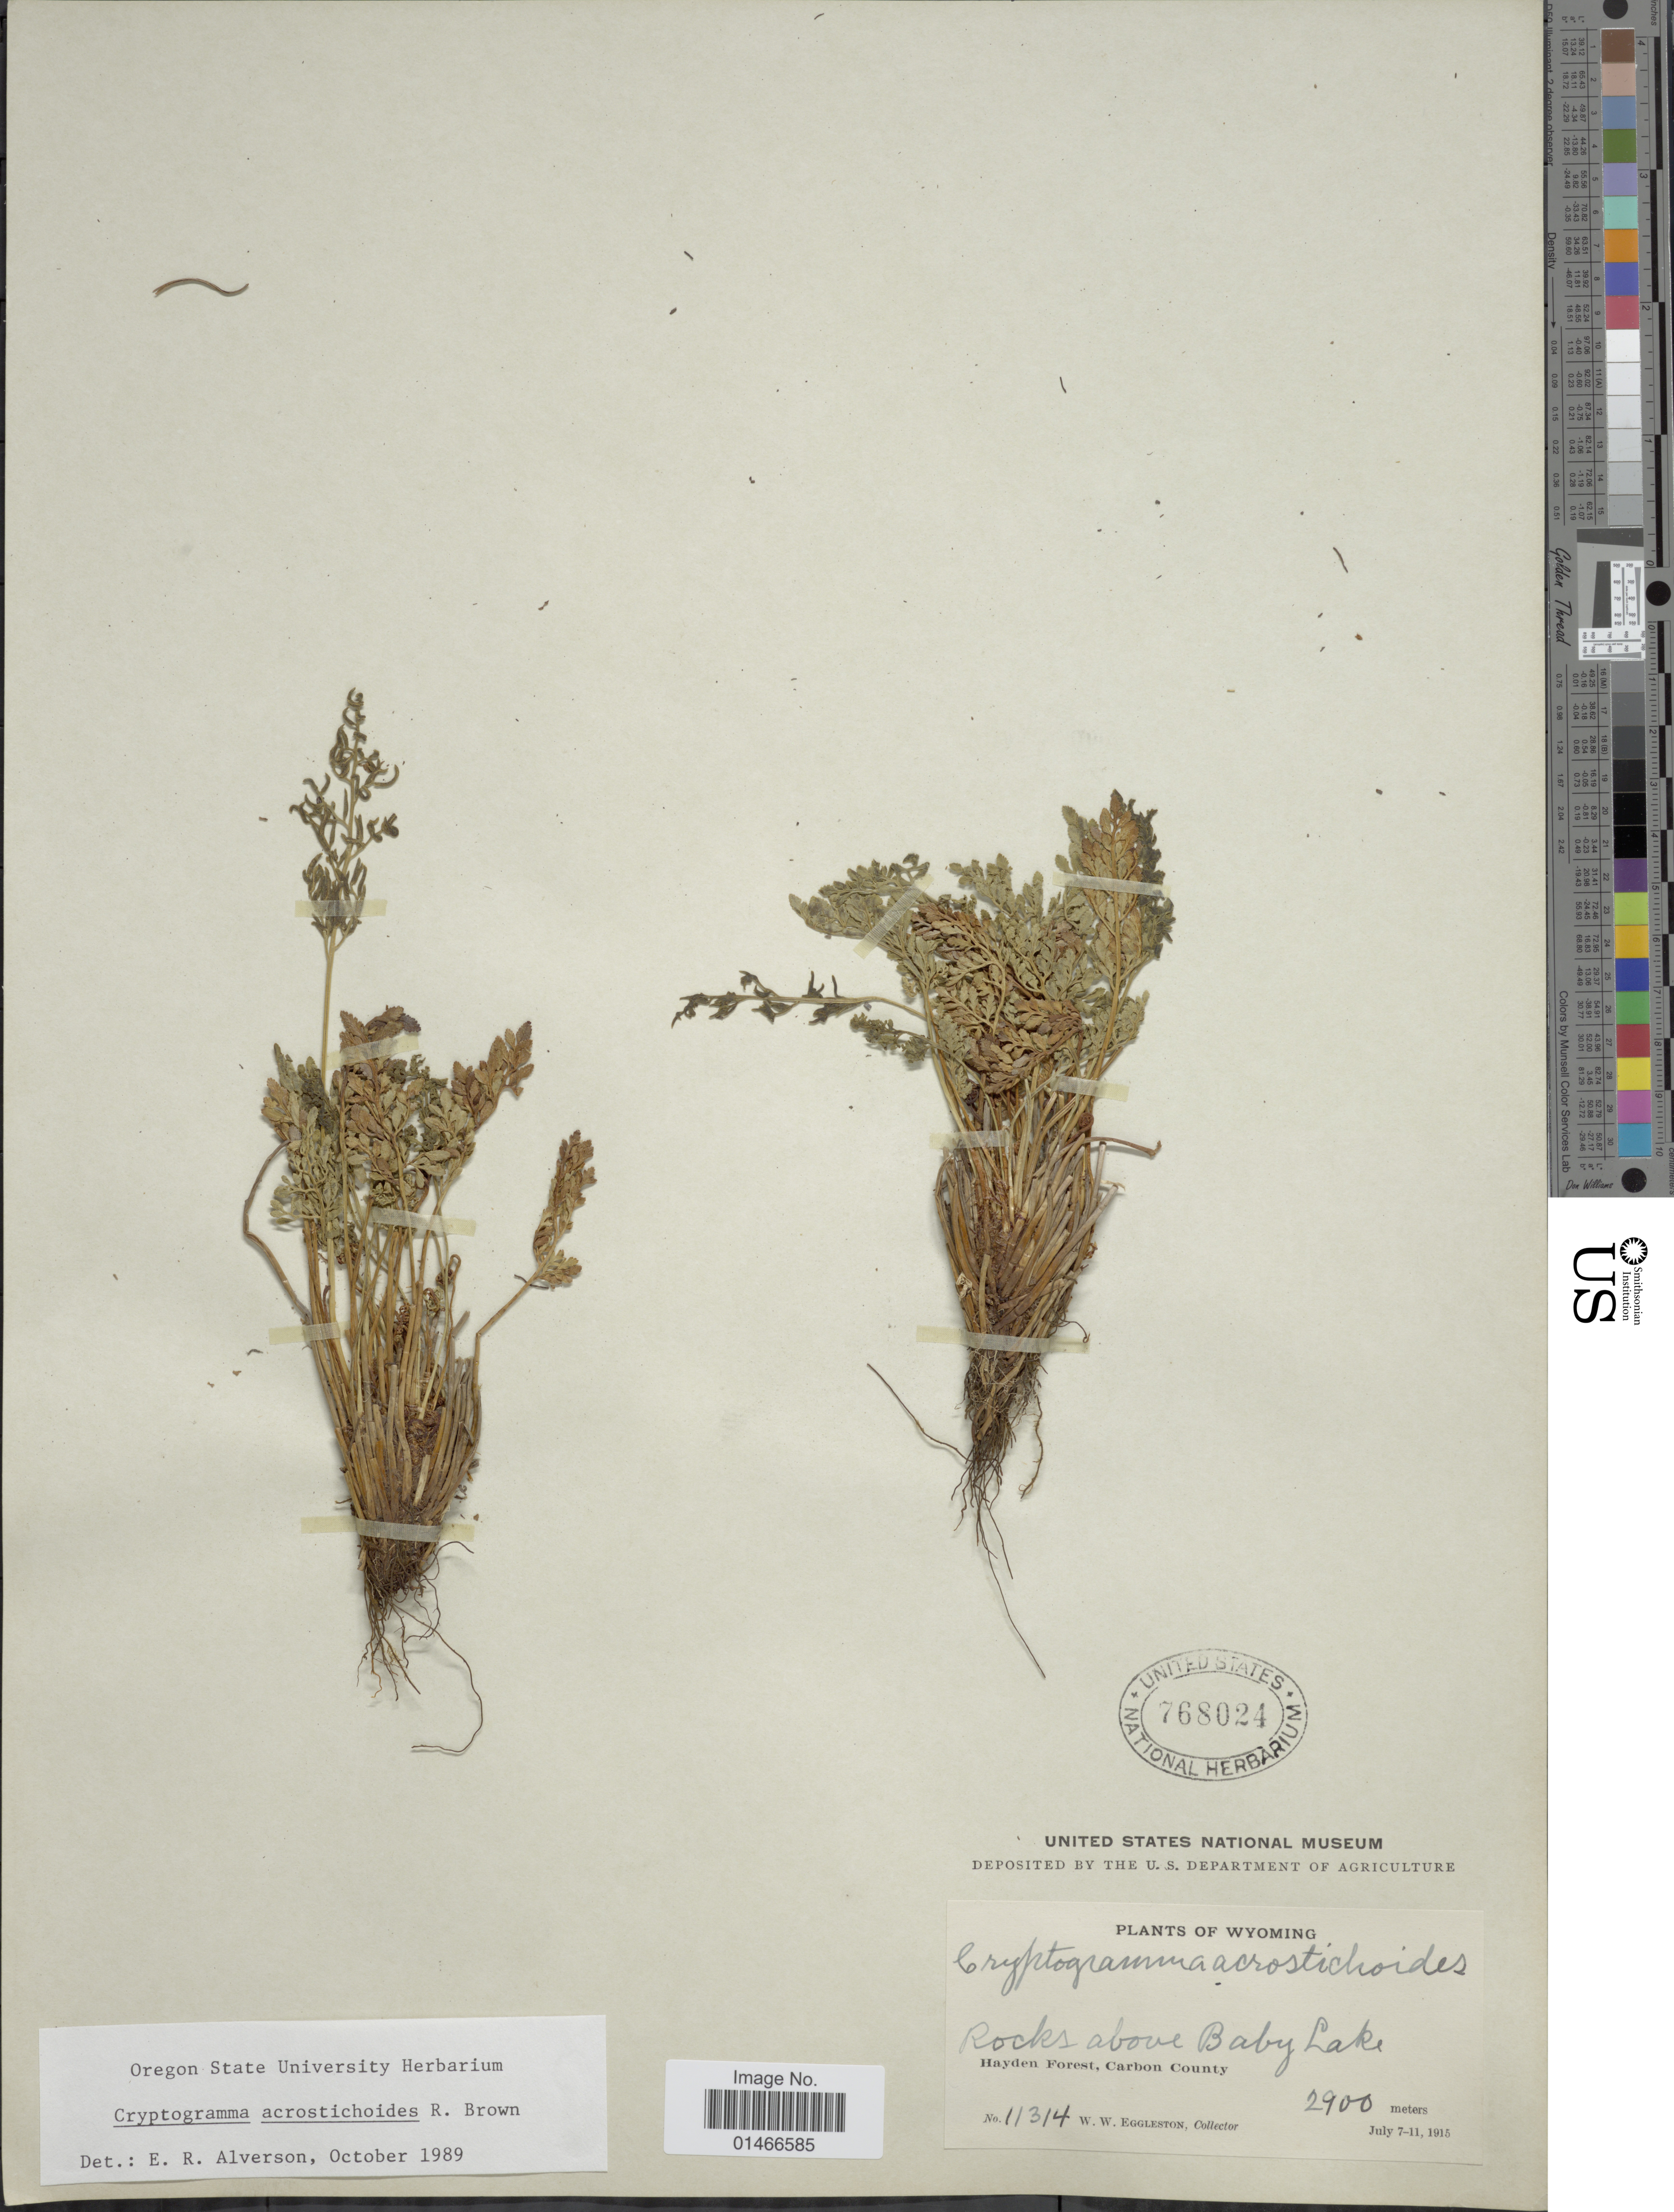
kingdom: Plantae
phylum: Tracheophyta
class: Polypodiopsida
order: Polypodiales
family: Pteridaceae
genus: Cryptogramma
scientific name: Cryptogramma acrostichoides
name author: R. Br.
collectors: W. W. Eggleston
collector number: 11314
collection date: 1915-07-07/1915-07-11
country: United States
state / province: Wyoming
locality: Rocks above Baby Lake. Hayden Forest, Carbon County.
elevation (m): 2900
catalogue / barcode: US 768024